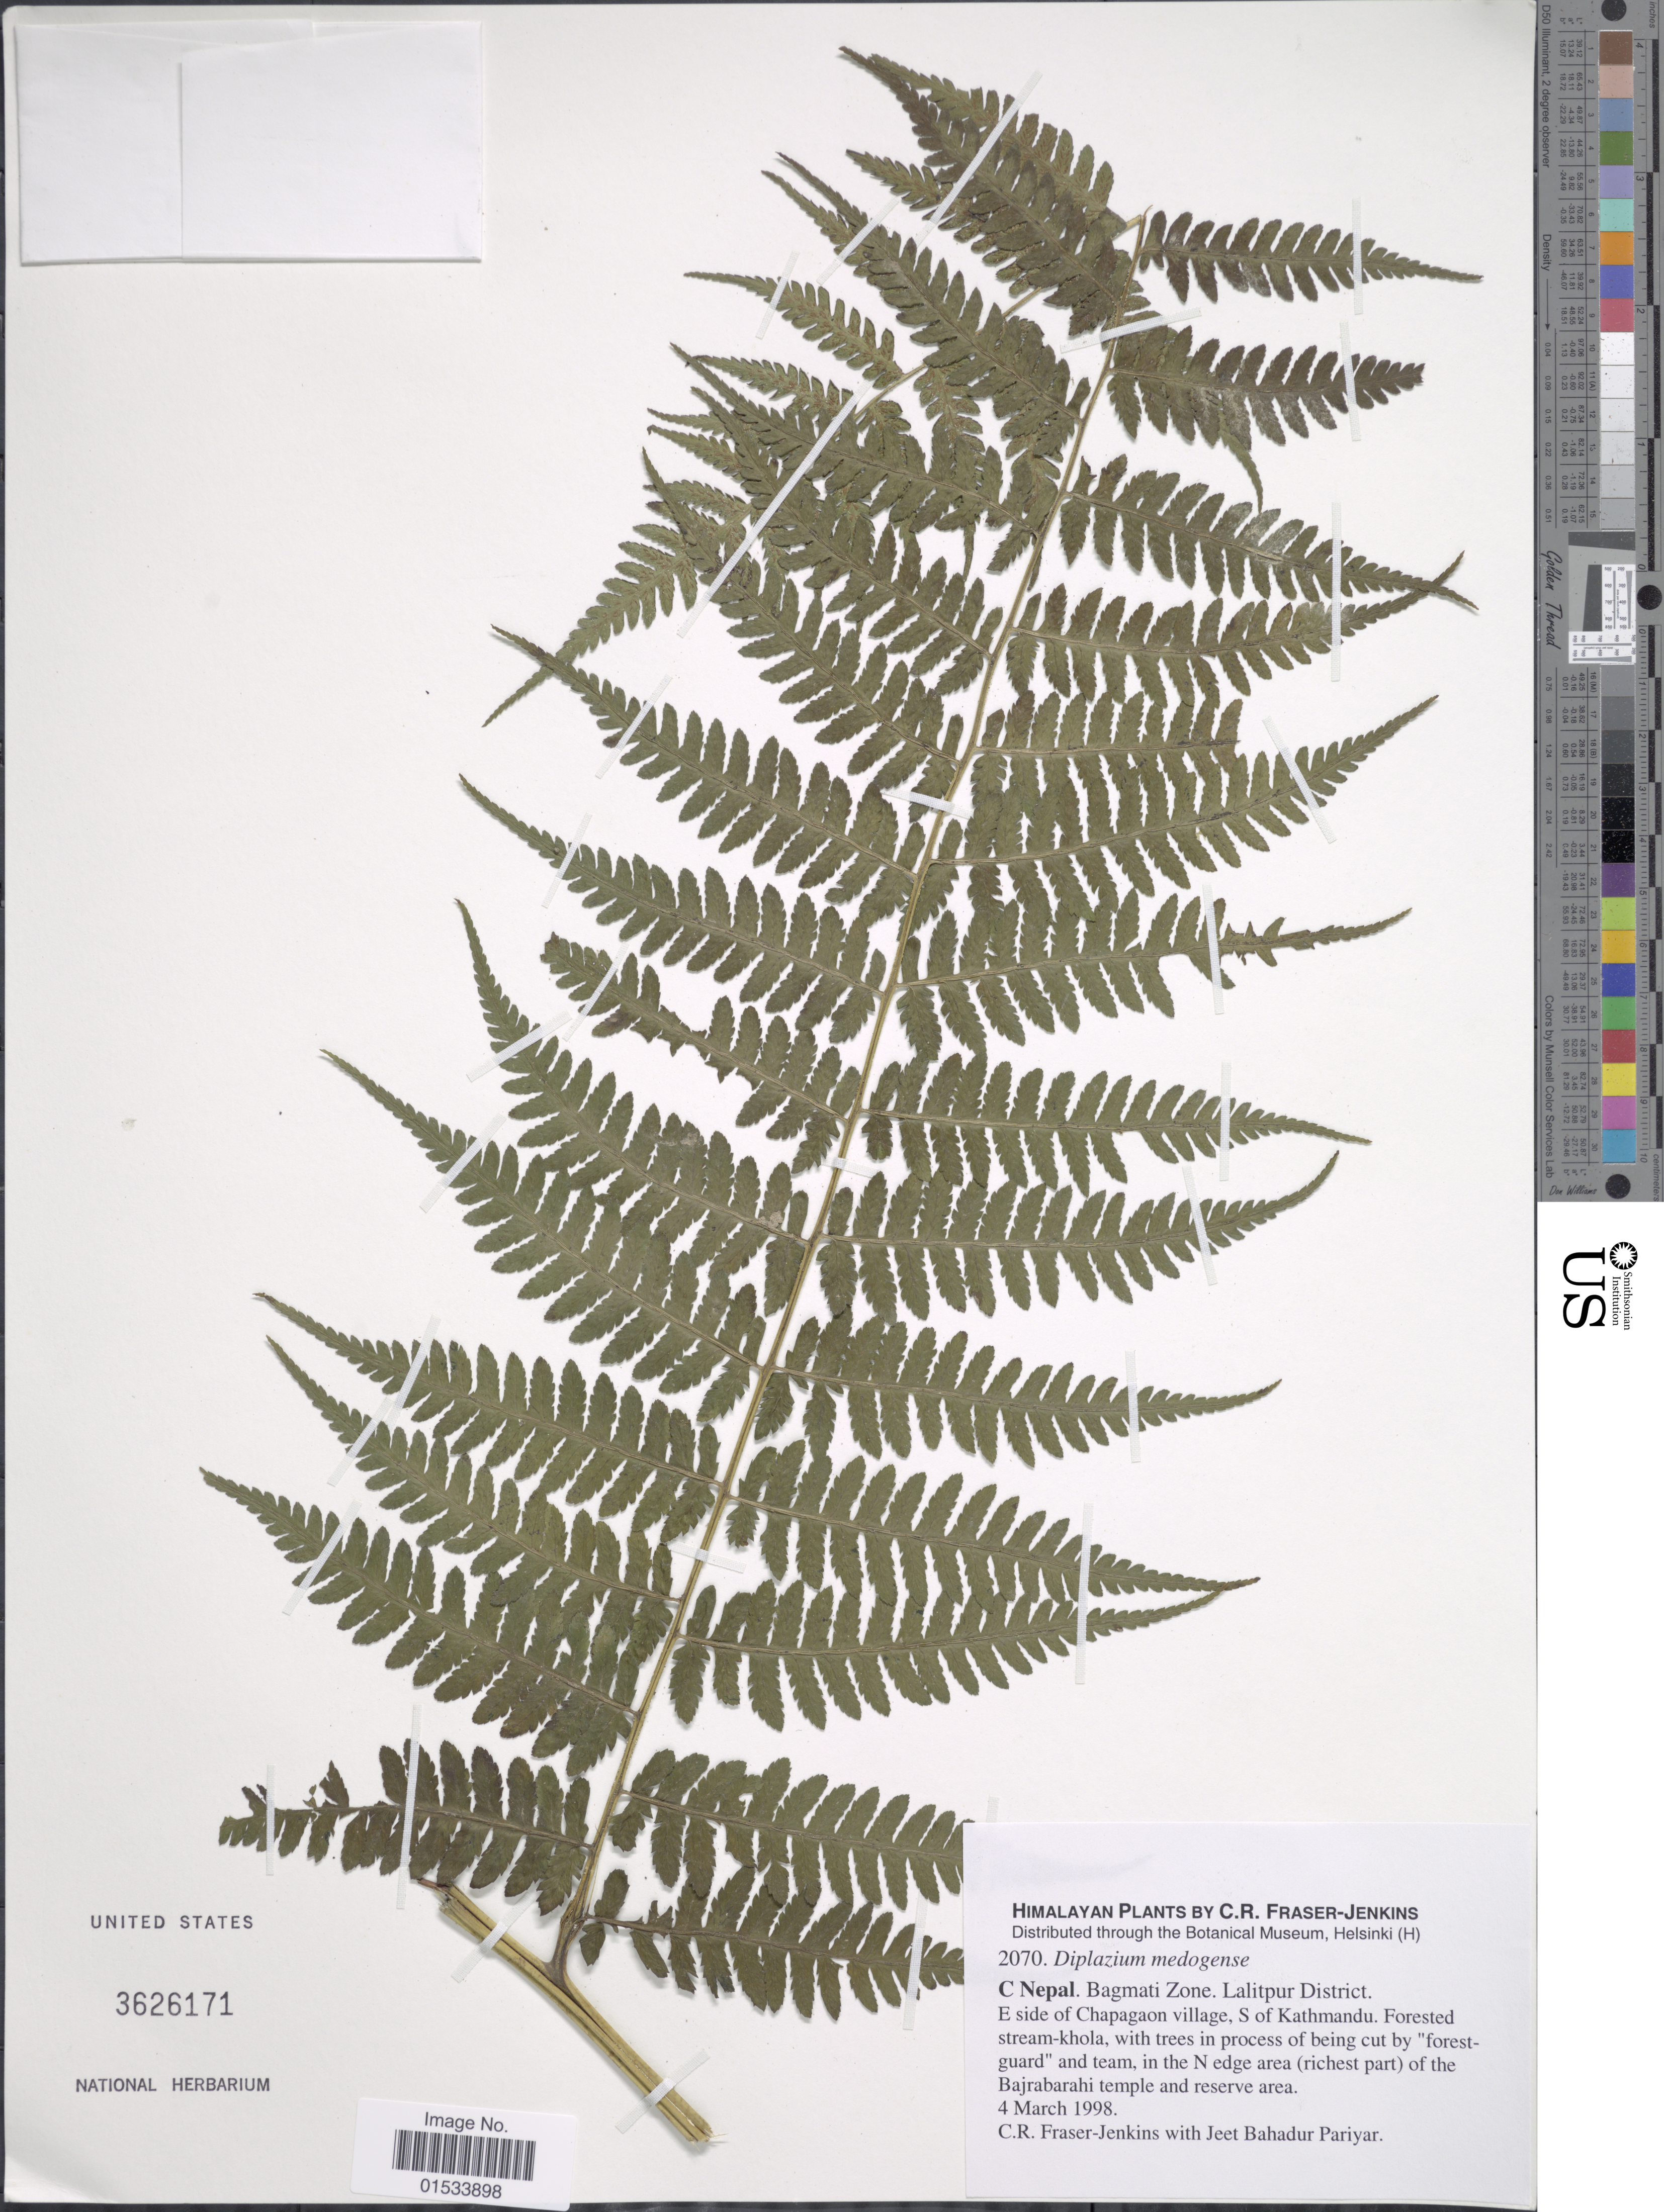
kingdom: Plantae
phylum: Tracheophyta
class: Polypodiopsida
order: Polypodiales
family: Athyriaceae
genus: Diplazium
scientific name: Diplazium medogense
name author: (Ching & S.K. Wu) Fraser-Jenk.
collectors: C. R. Fraser-Jenkins & J. Pariyar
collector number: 2070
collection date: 1998-03-04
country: Nepal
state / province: Bagmati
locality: Bagmati Zone, Lalitpur District, E side of Chapahaon village, S of Kathmandu, in the N edge area (riches part) of the Bajrabarahi temple and reserve area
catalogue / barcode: US 3626171